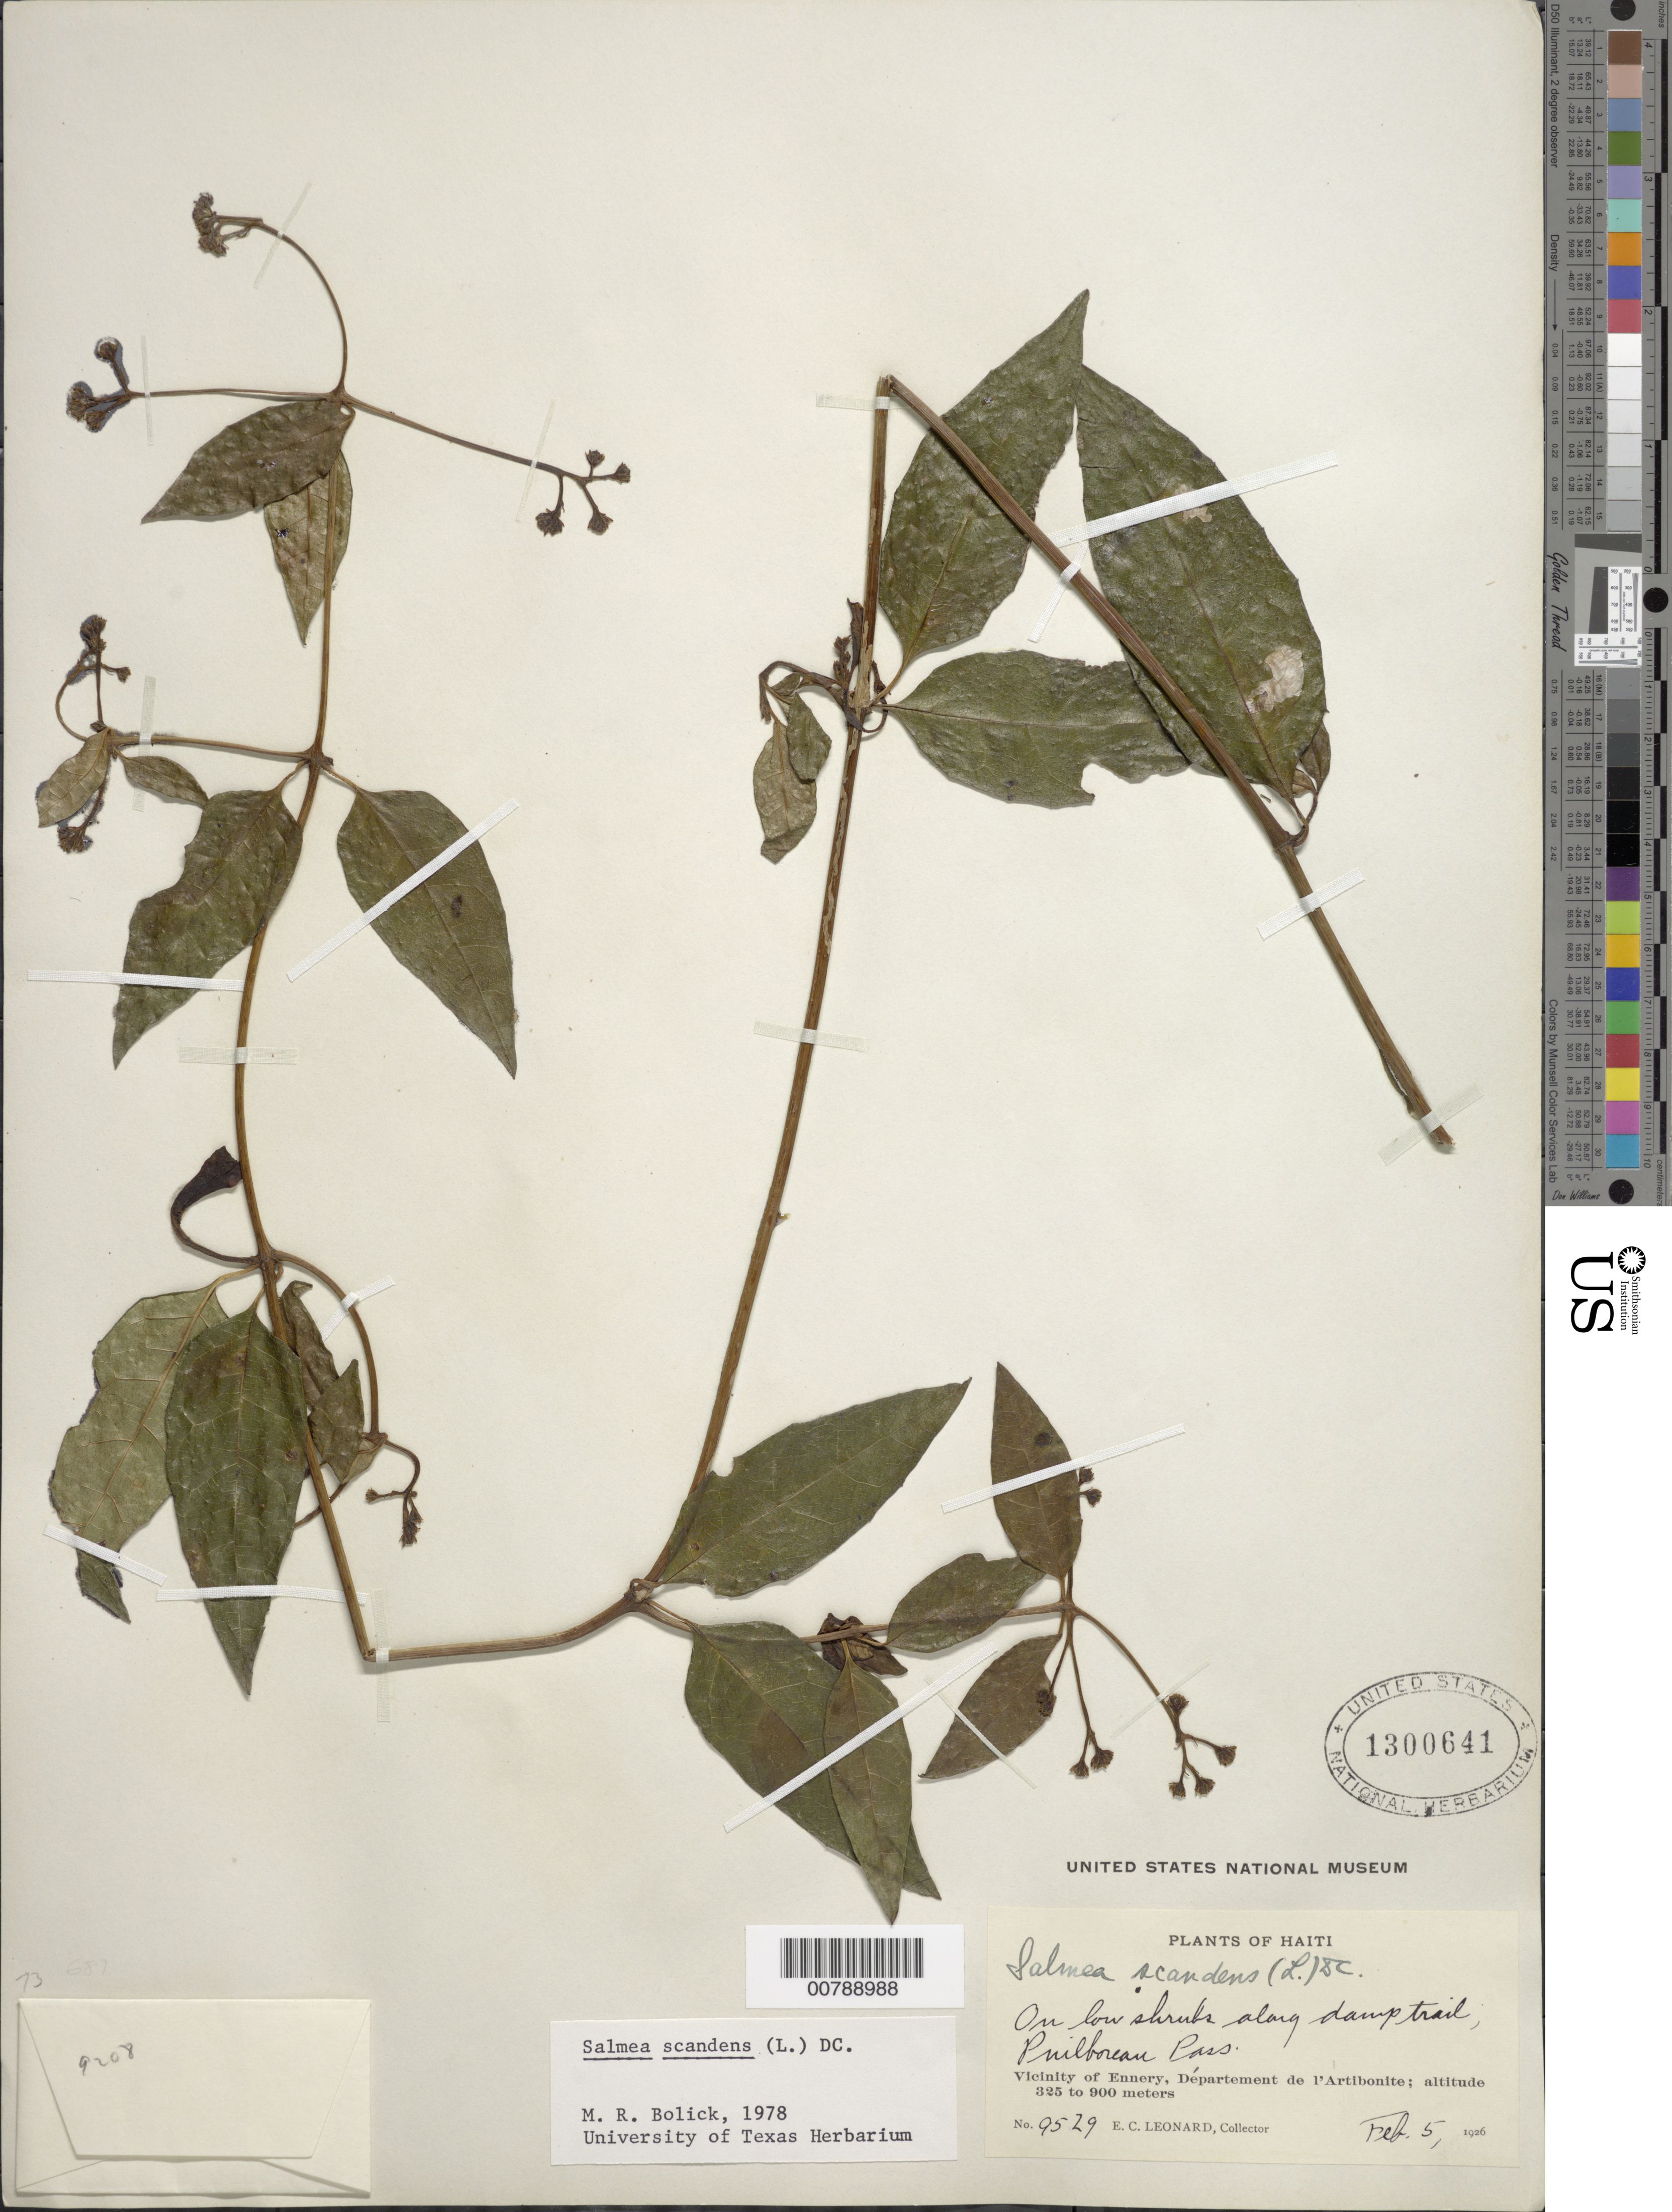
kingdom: Plantae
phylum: Tracheophyta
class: Magnoliopsida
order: Asterales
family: Asteraceae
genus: Salmea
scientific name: Salmea scandens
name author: (L.) DC.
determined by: Bolick, Margaret R., Curator (NEB), University of Nebraska State Museum (UNITED STATES)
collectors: E. C. Leonard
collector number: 9529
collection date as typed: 05 Feb 1926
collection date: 1926-02-05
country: Haiti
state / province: Artibonite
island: Hispaniola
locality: Vicinity of Ennery, On low shrubs along damp trail, Puilboreau Pass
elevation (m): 325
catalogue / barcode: US 1300641